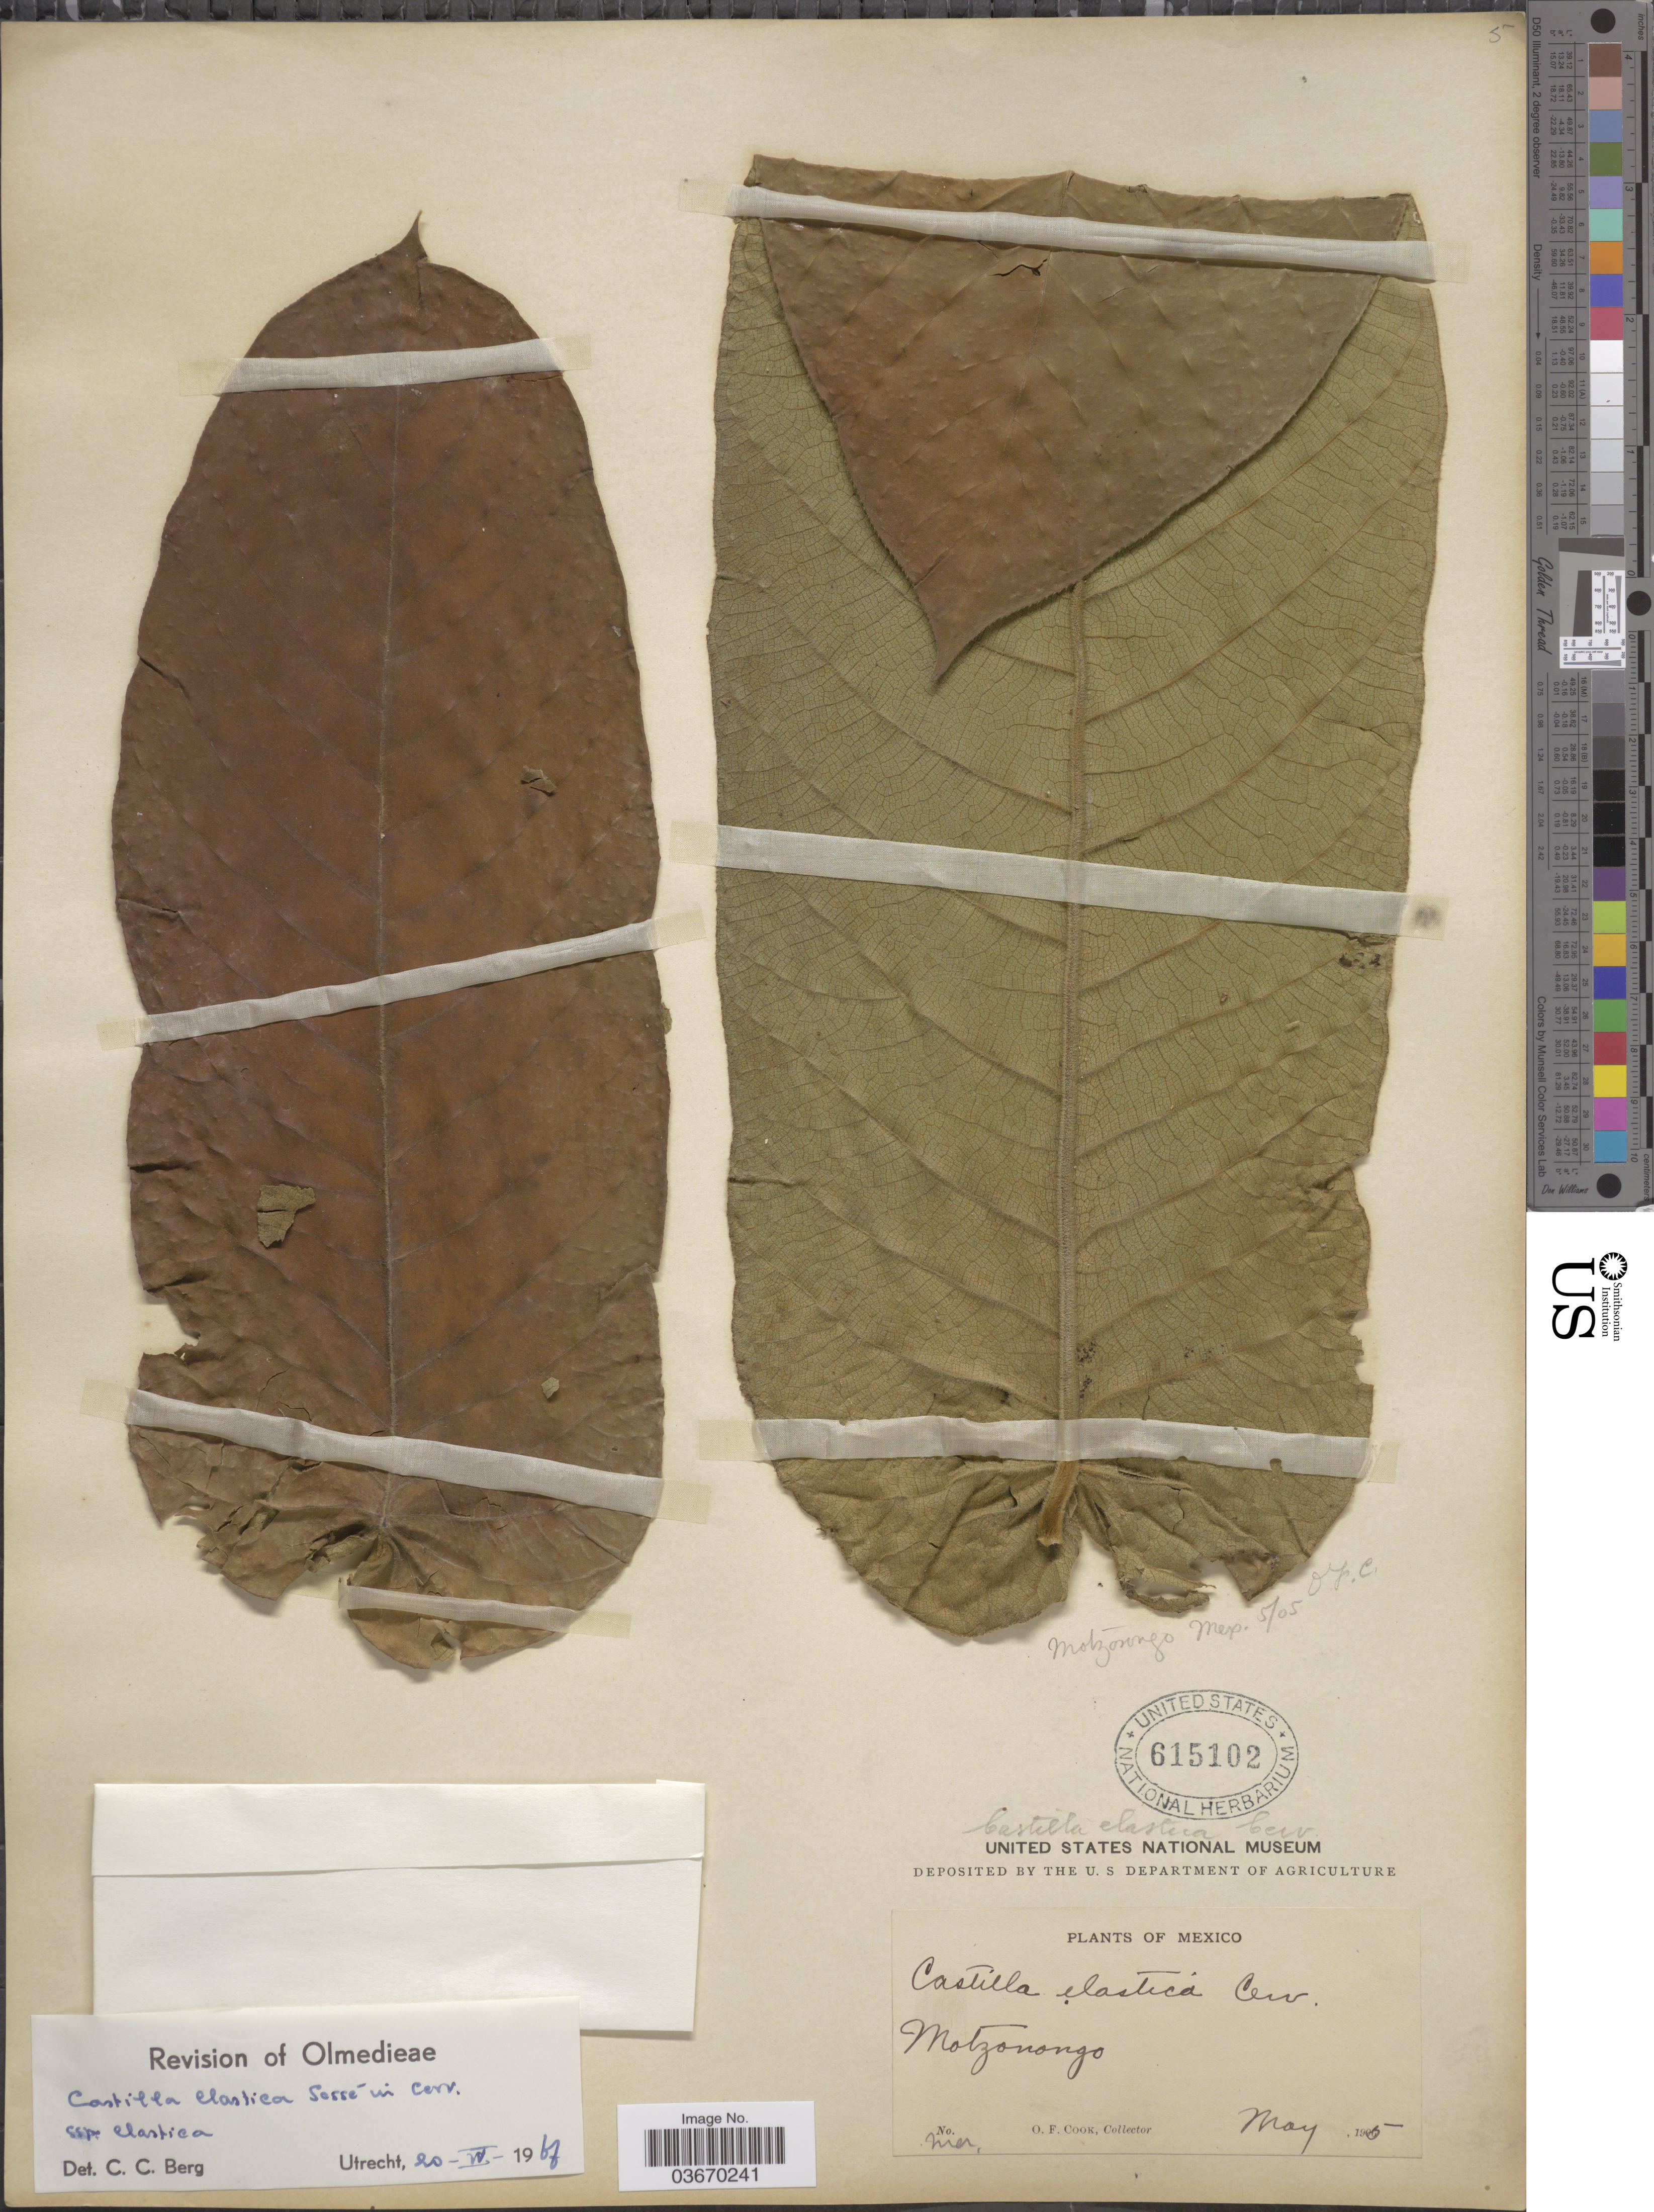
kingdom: Plantae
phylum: Tracheophyta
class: Magnoliopsida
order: Rosales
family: Moraceae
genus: Castilla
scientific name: Castilla elastica subsp. elastica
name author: Sessé ex Cerv.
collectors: O. F. Cook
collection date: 1905-05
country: Mexico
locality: Motzonongo.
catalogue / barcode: US 615102